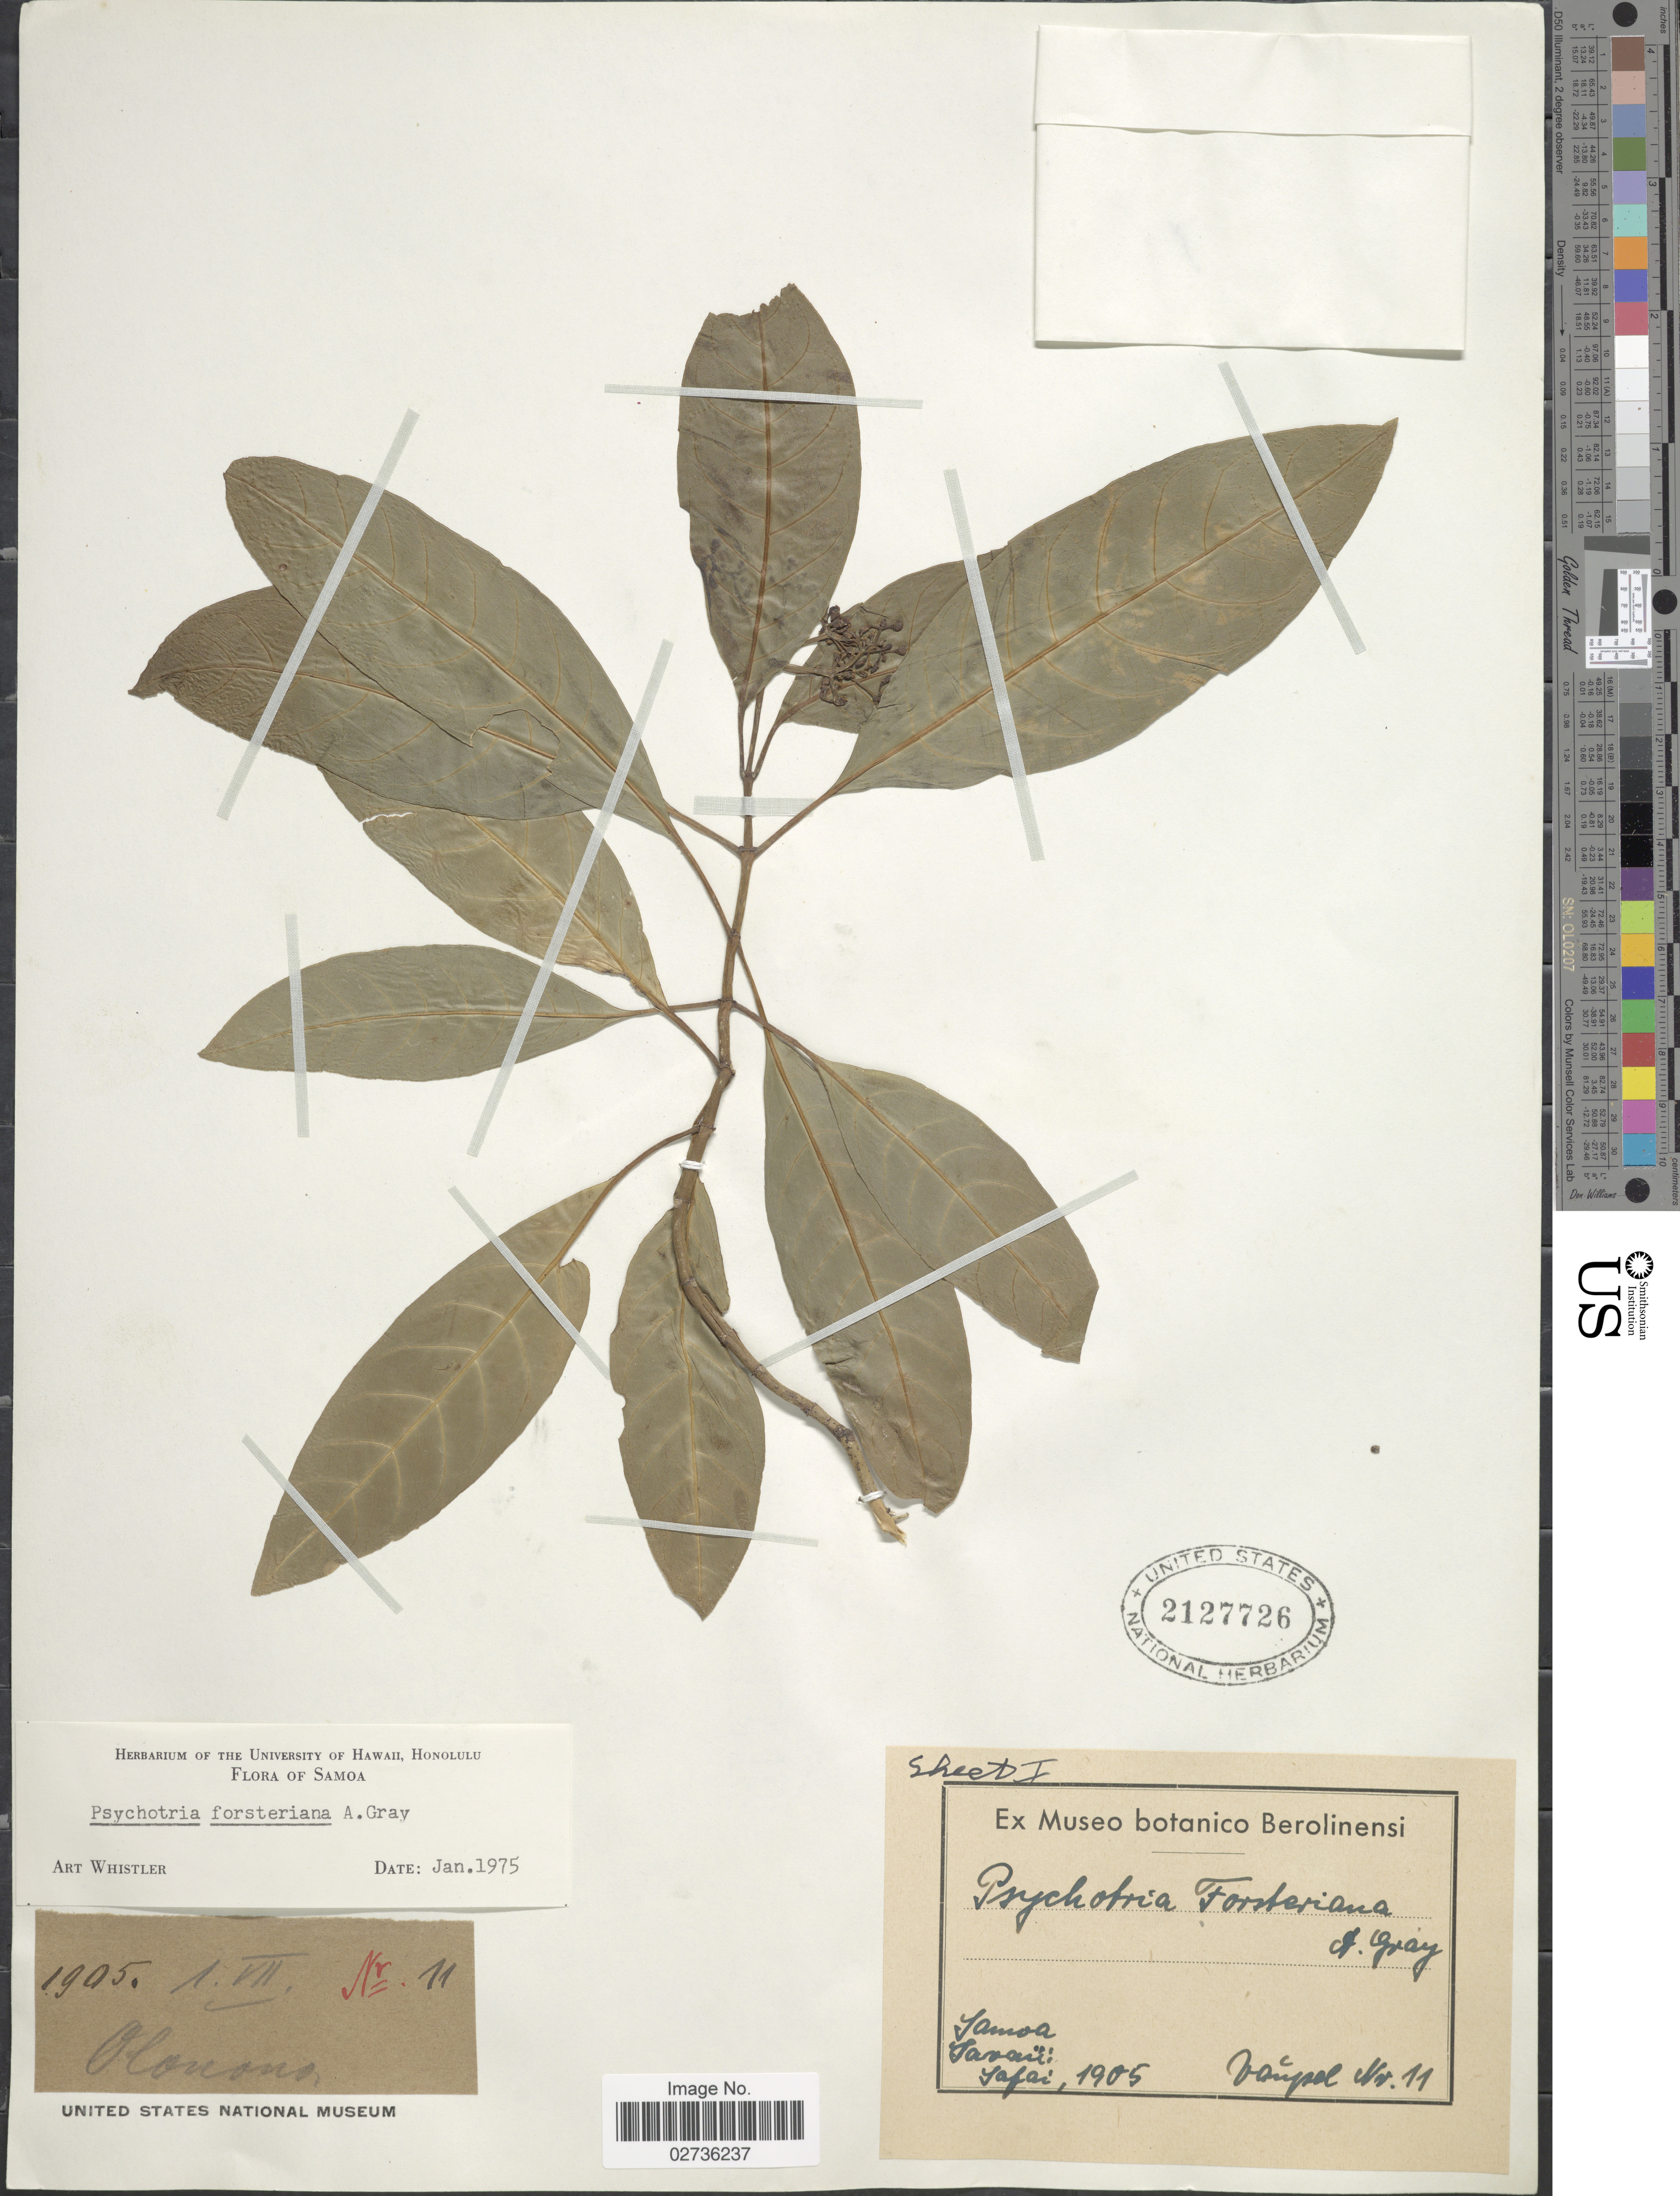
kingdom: Plantae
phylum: Tracheophyta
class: Magnoliopsida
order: Gentianales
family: Rubiaceae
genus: Psychotria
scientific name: Psychotria forsteriana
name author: A. Gray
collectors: Vaupel, --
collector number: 11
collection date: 1905-07-01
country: Samoa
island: Savai'i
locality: Samoa. Savaii. Tafai. Olonono.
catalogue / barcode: US 2127726